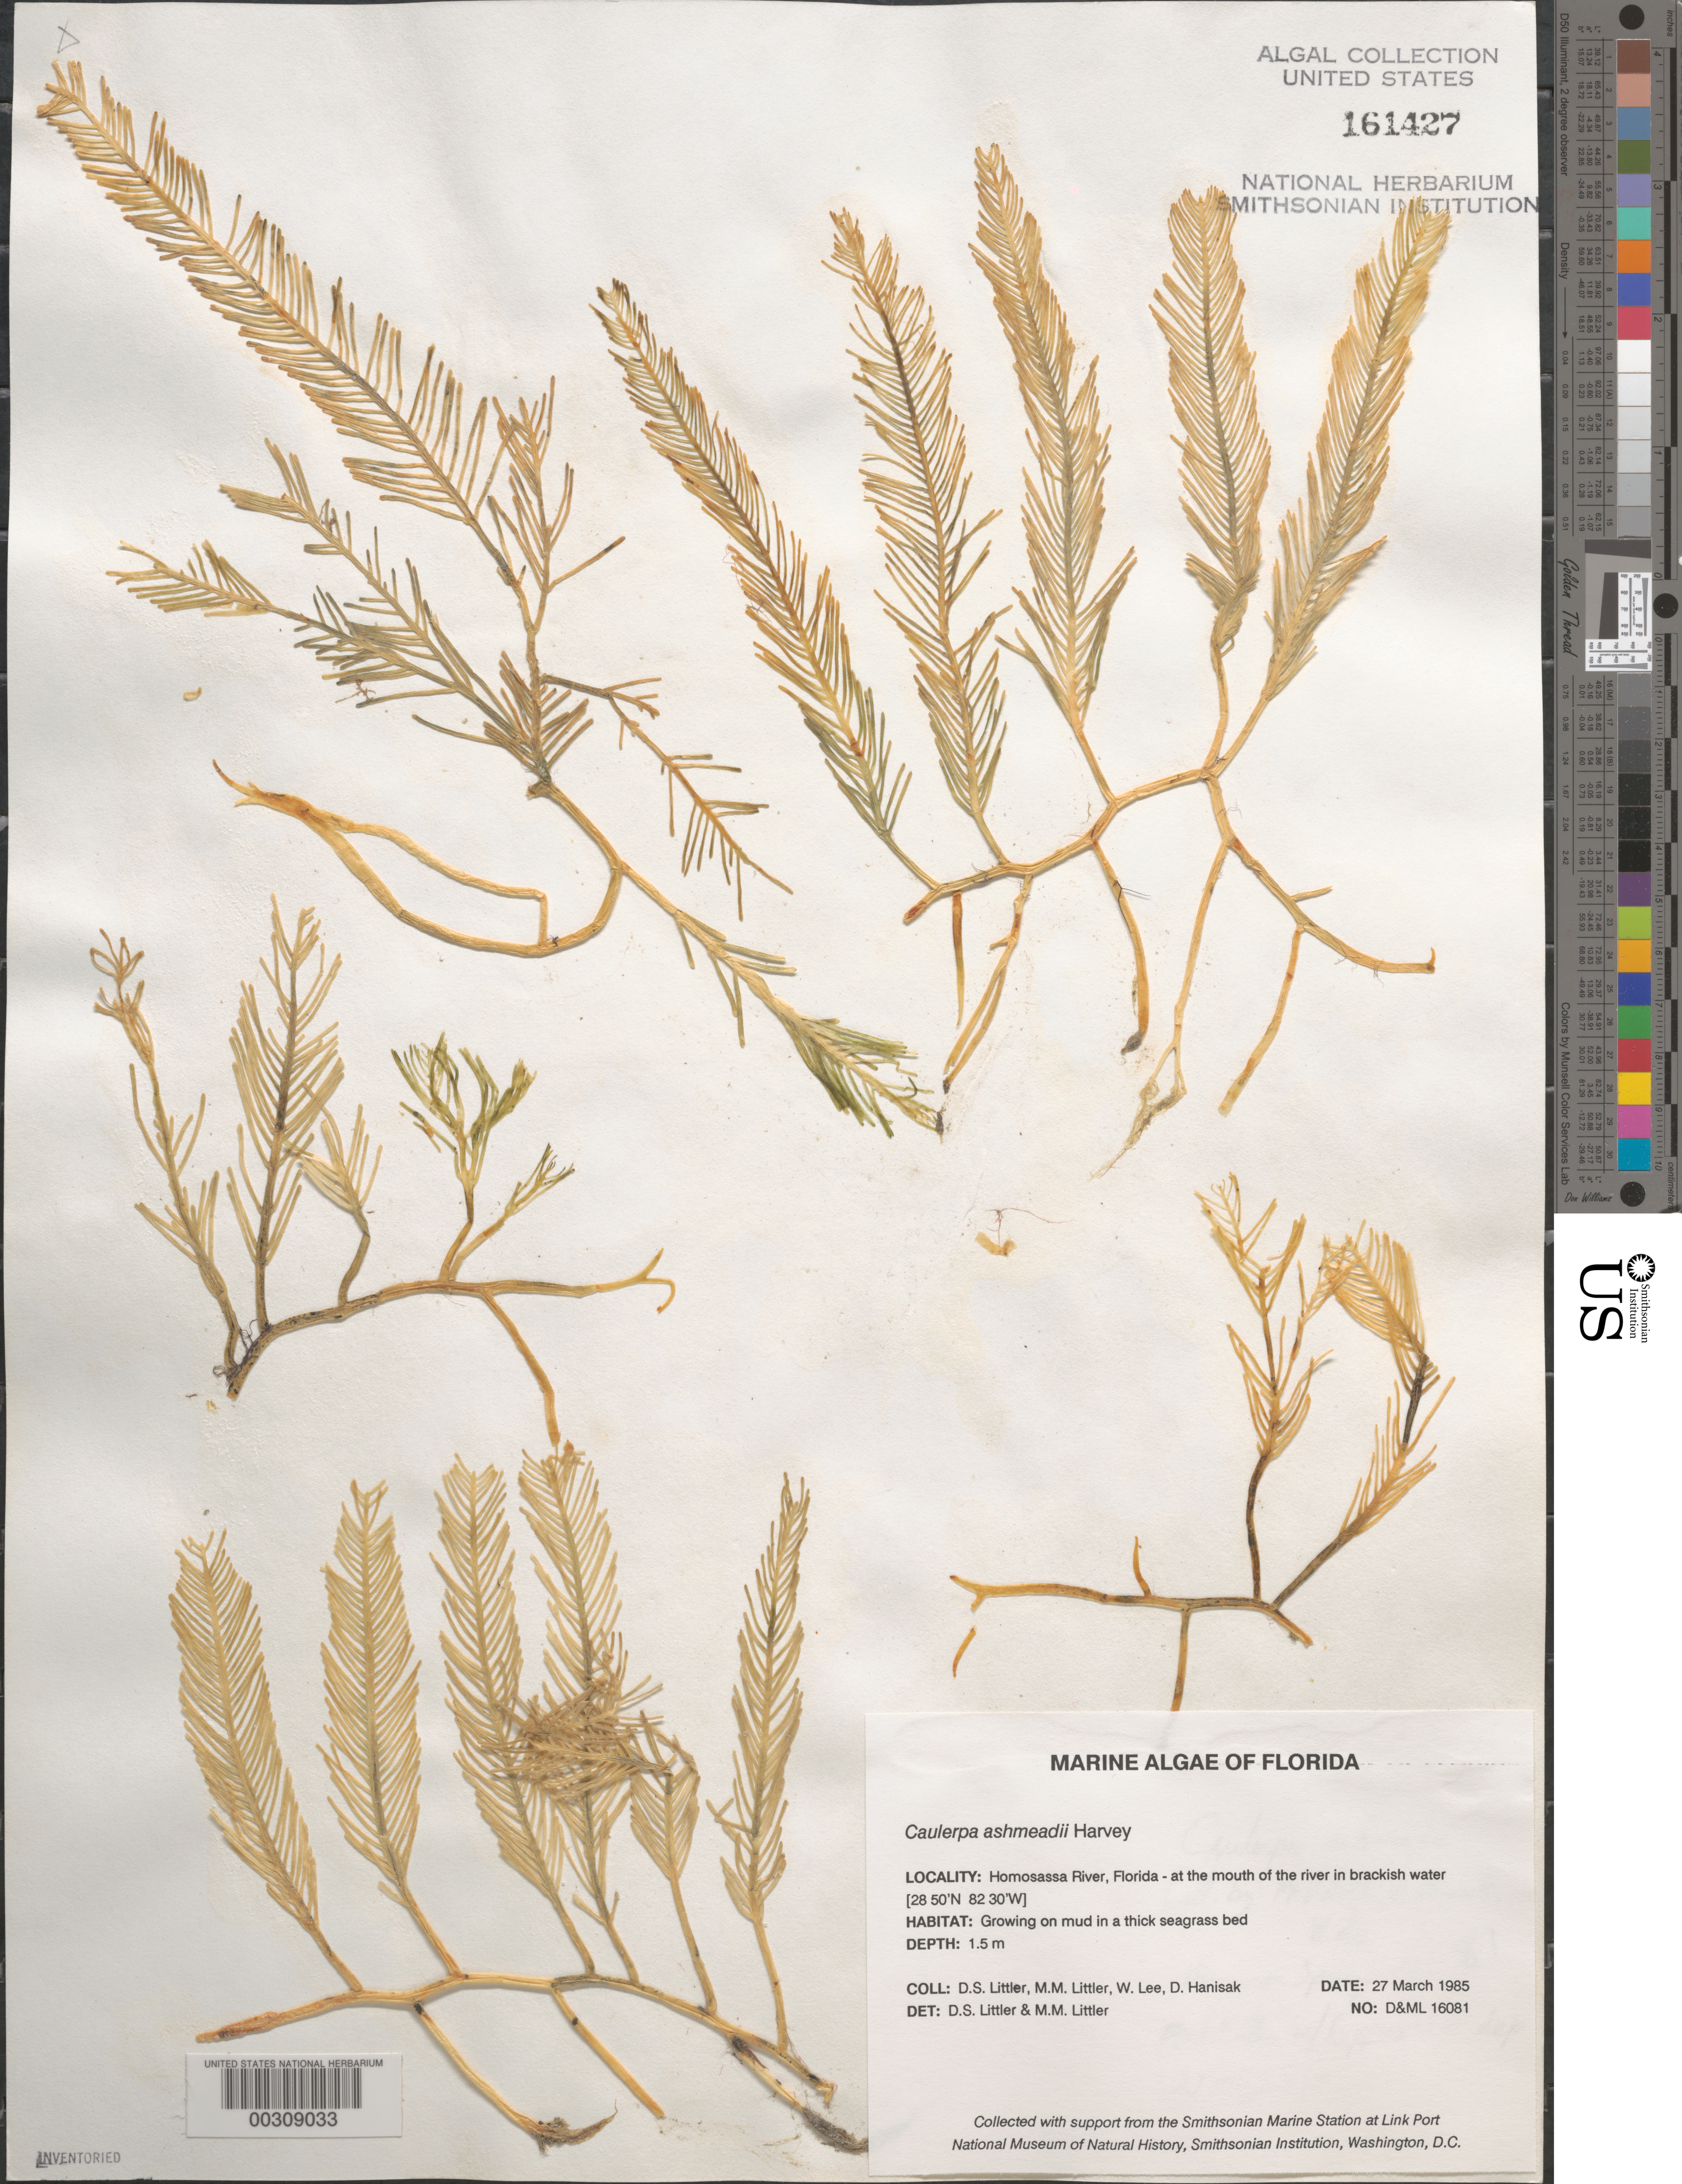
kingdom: Plantae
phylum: Chlorophyta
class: Ulvophyceae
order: Bryopsidales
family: Caulerpaceae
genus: Caulerpa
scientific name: Caulerpa ashmeadii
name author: Harv.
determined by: Littler, D. S.; Littler, M. M.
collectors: D. S. Littler, M. M. Littler, W. Lee & M. Hanisak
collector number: D&ML 16081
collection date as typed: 27 Mar 1985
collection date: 1985-03-27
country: United States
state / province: Florida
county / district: Citrus County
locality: Homosassa River mouth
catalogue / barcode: US 161427